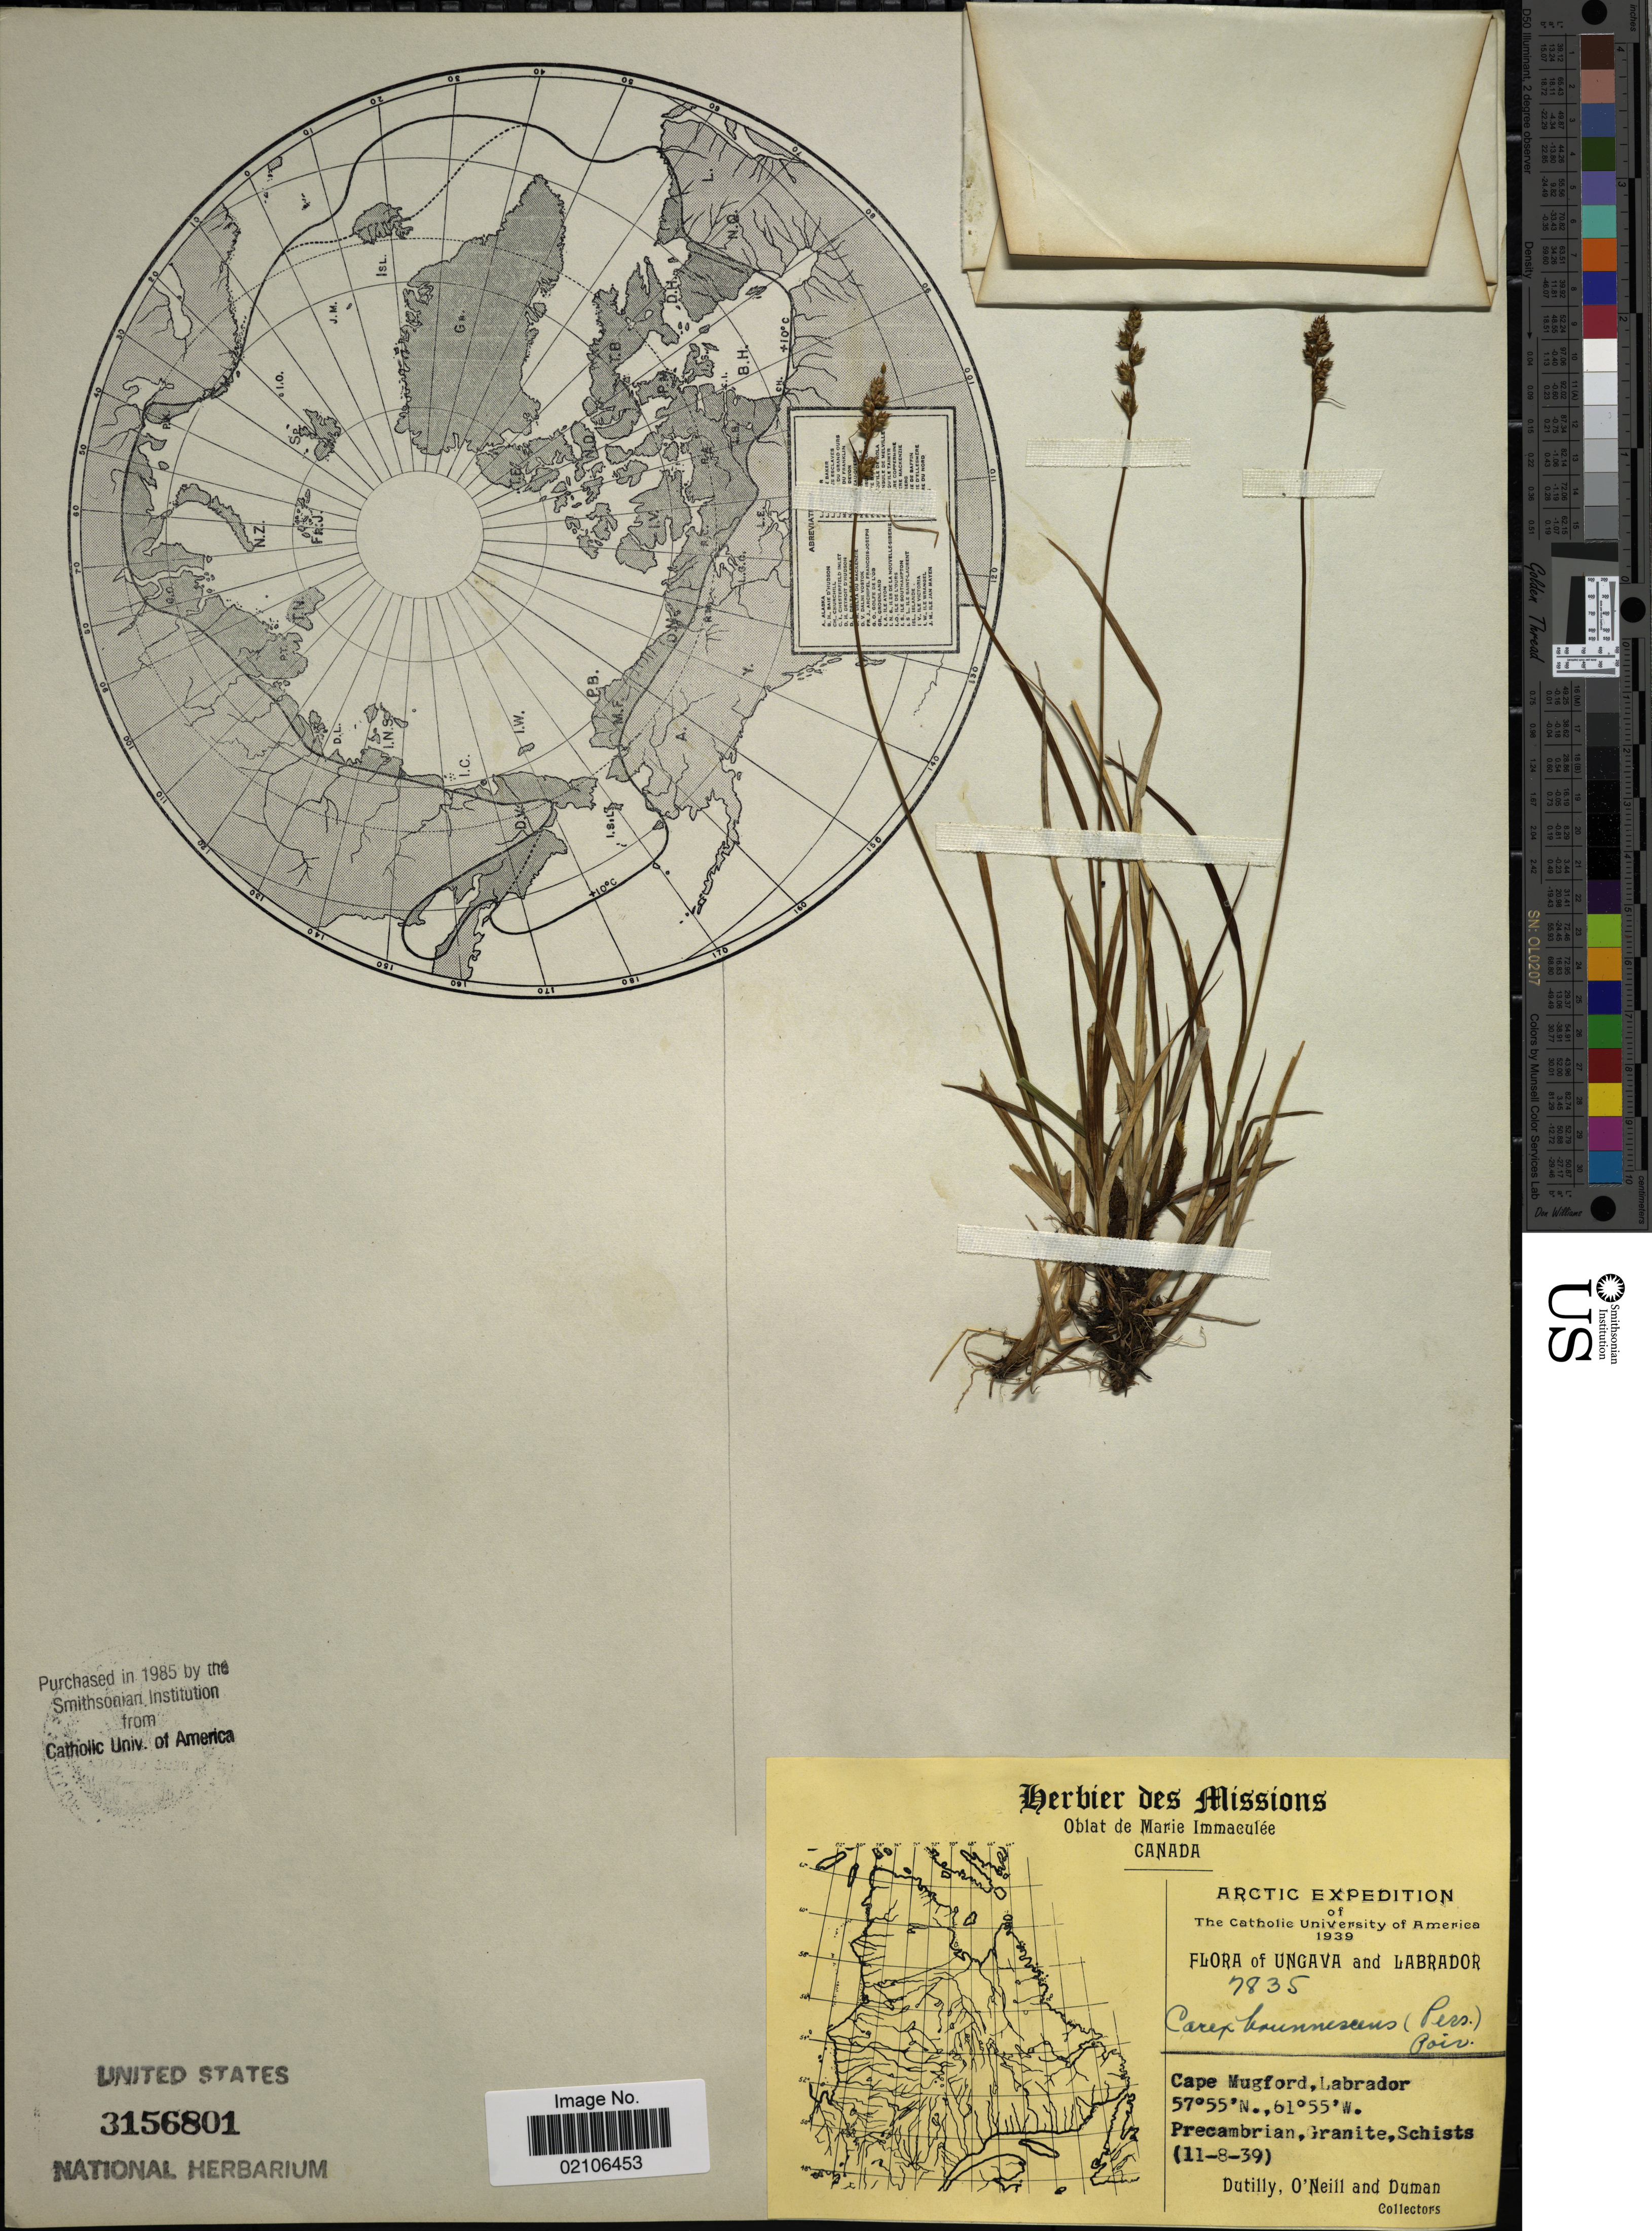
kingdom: Plantae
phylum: Tracheophyta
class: Liliopsida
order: Poales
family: Cyperaceae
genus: Carex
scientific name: Carex brunnescens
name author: (Pers.) Poir.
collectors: -. Dutilly, O'Neil & -. Duman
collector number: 7835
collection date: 1939-08-11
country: Canada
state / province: Newfoundland and Labrador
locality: Arctic, Ungava and Labrador, Cape Mugford, Labrador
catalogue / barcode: US 3156801